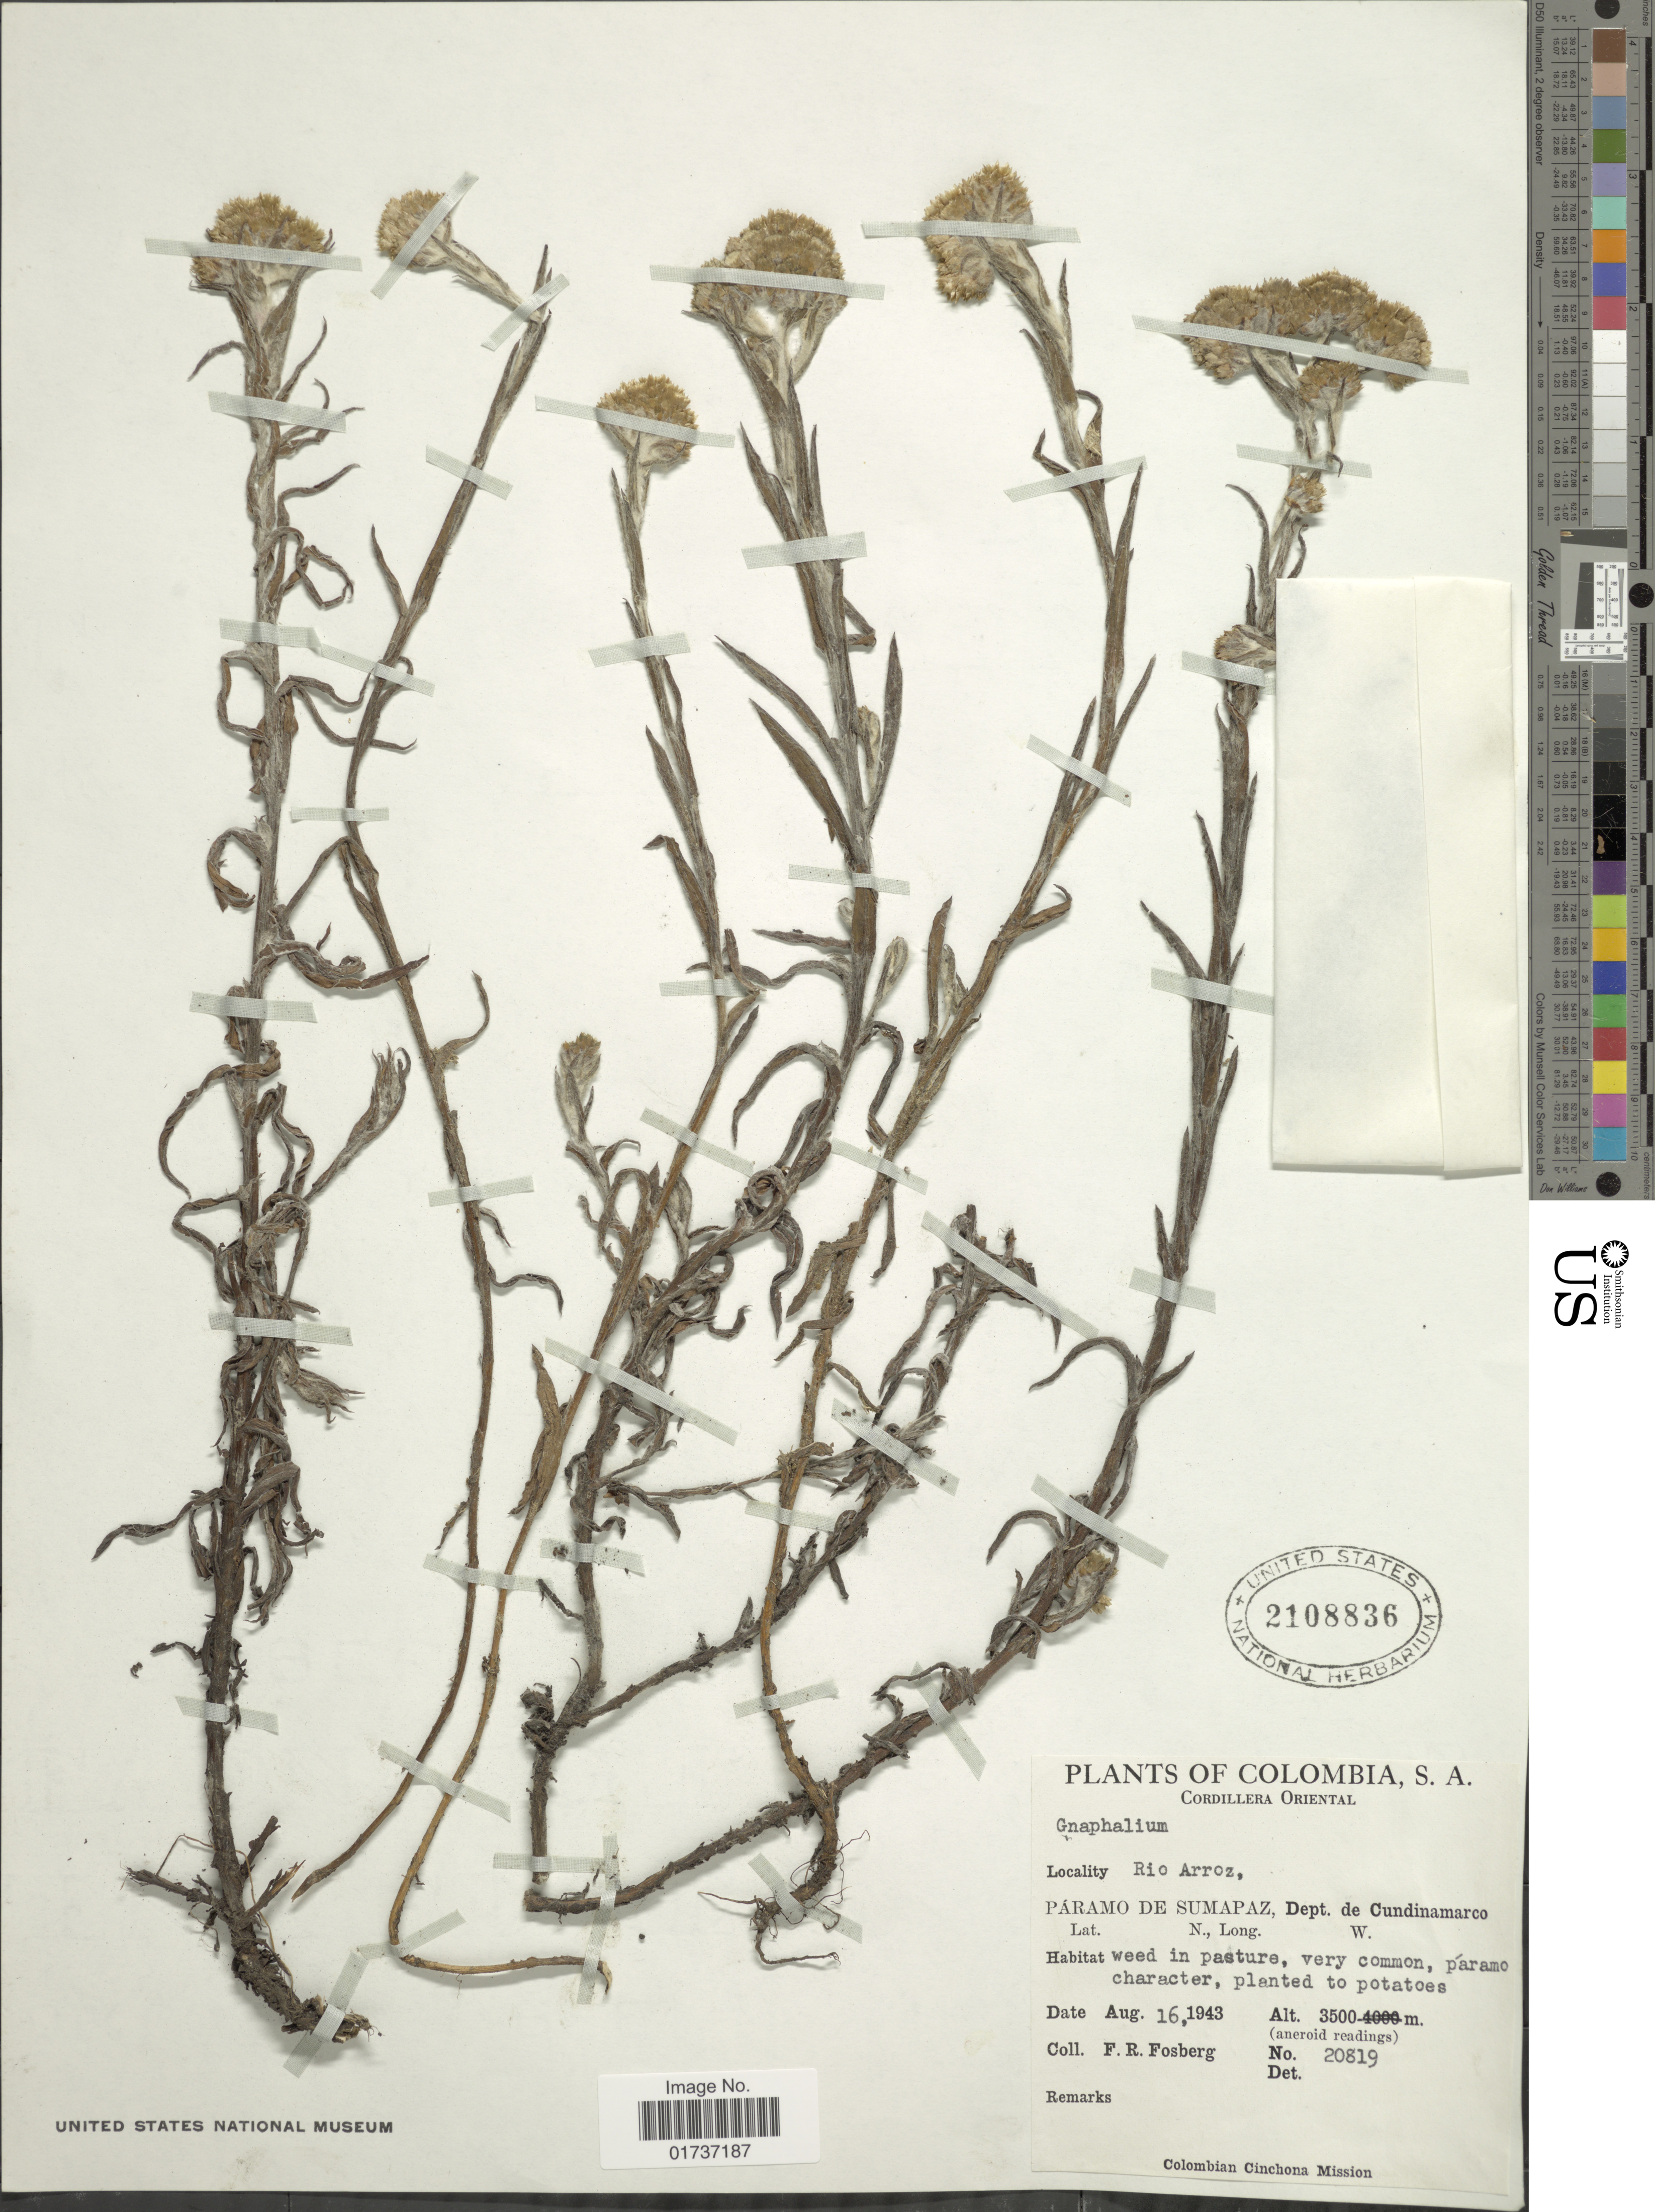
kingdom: Plantae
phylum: Tracheophyta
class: Magnoliopsida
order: Asterales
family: Asteraceae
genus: Gnaphalium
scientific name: Gnaphalium sp.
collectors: F. R. Fosberg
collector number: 20819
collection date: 1943-08-16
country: Colombia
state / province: Cundinamarca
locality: Cordillera Oriental, Rio Arroz, Páramo de Sumapaz, Dept de Cundinamarca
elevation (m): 3500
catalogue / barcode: US 2108836